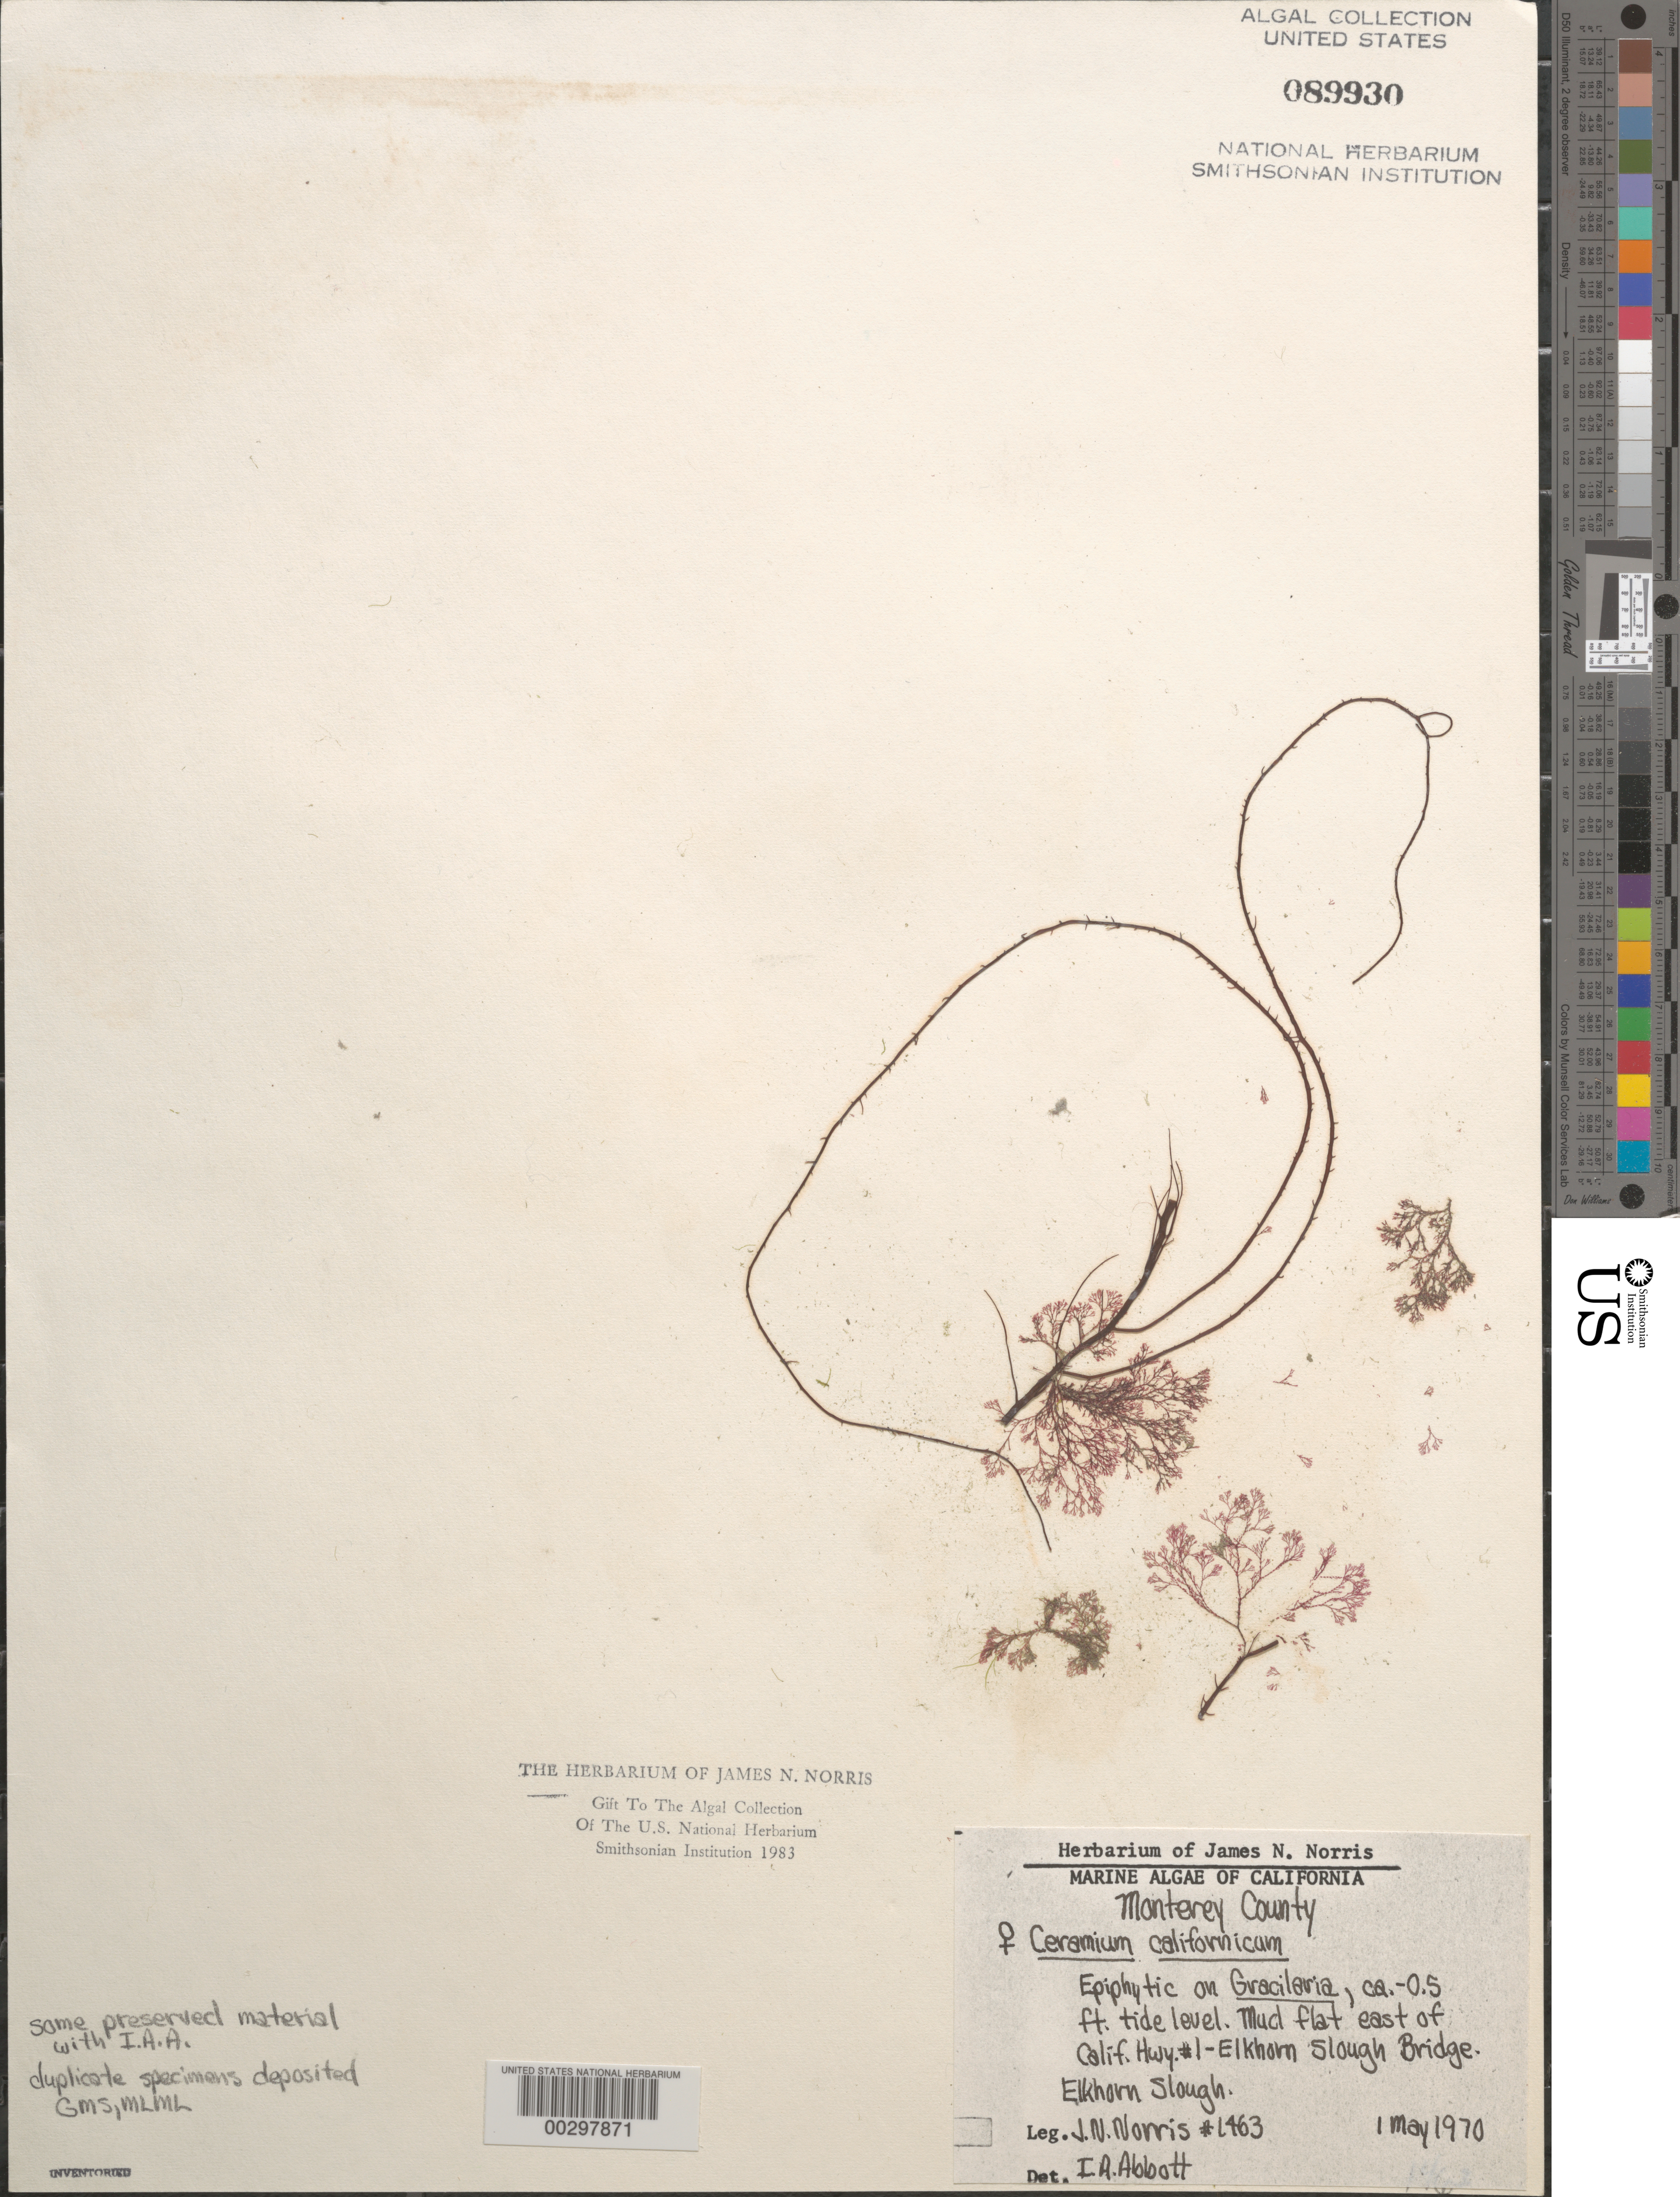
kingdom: Plantae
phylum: Rhodophyta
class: Florideophyceae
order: Ceramiales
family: Ceramiaceae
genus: Ceramium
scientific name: Ceramium californicum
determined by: Abbott, Isabella A.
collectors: J. N. Norris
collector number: JN-1463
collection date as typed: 01 May 1970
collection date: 1970-05-01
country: United States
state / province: California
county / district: Monterey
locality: Elkhorn Slough Bridge, Elkhorn Slough, Moss Landing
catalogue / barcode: US 89930